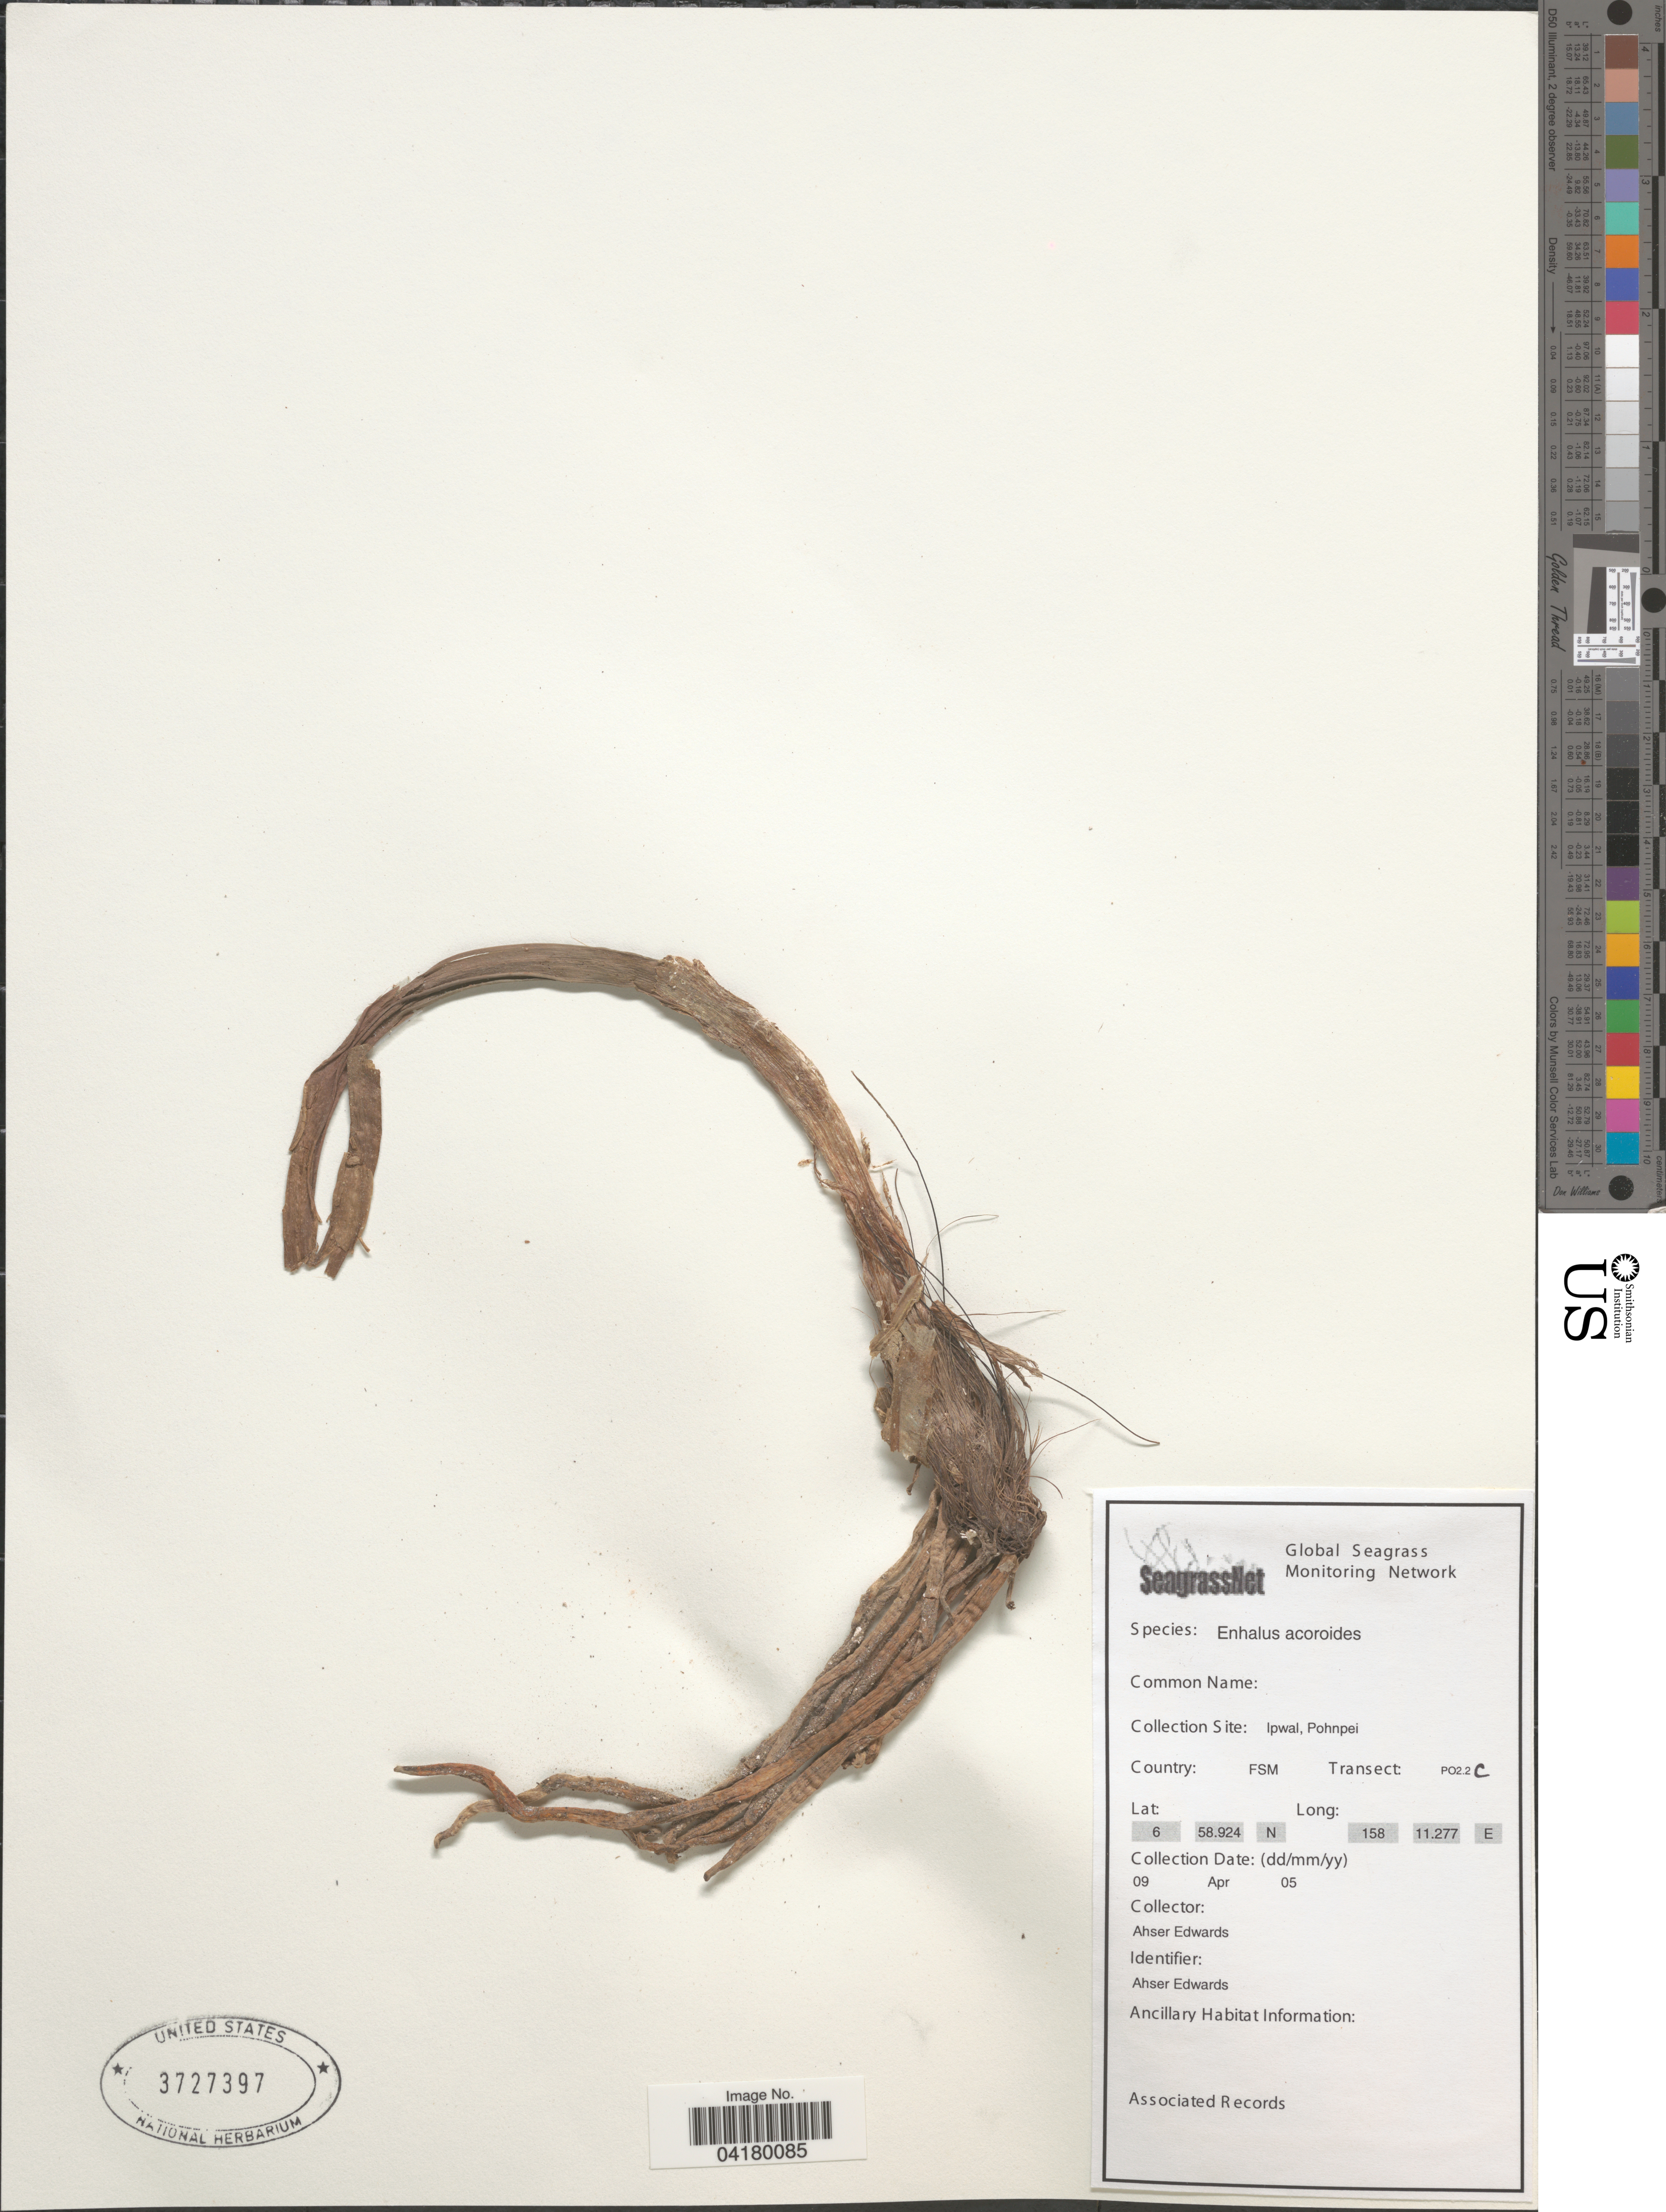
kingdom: Plantae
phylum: Tracheophyta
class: Liliopsida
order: Alismatales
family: Hydrocharitaceae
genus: Enhalus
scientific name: Enhalus acoroides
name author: (L. f.) Royle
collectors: A. Edwards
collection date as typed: Transcribed d/m/y: 9/4/5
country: Micronesia, Federated States of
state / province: Pohnpei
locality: Collection Site: Ipwal. Country: FSM. Transect: PO2.2C.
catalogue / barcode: US 3727397